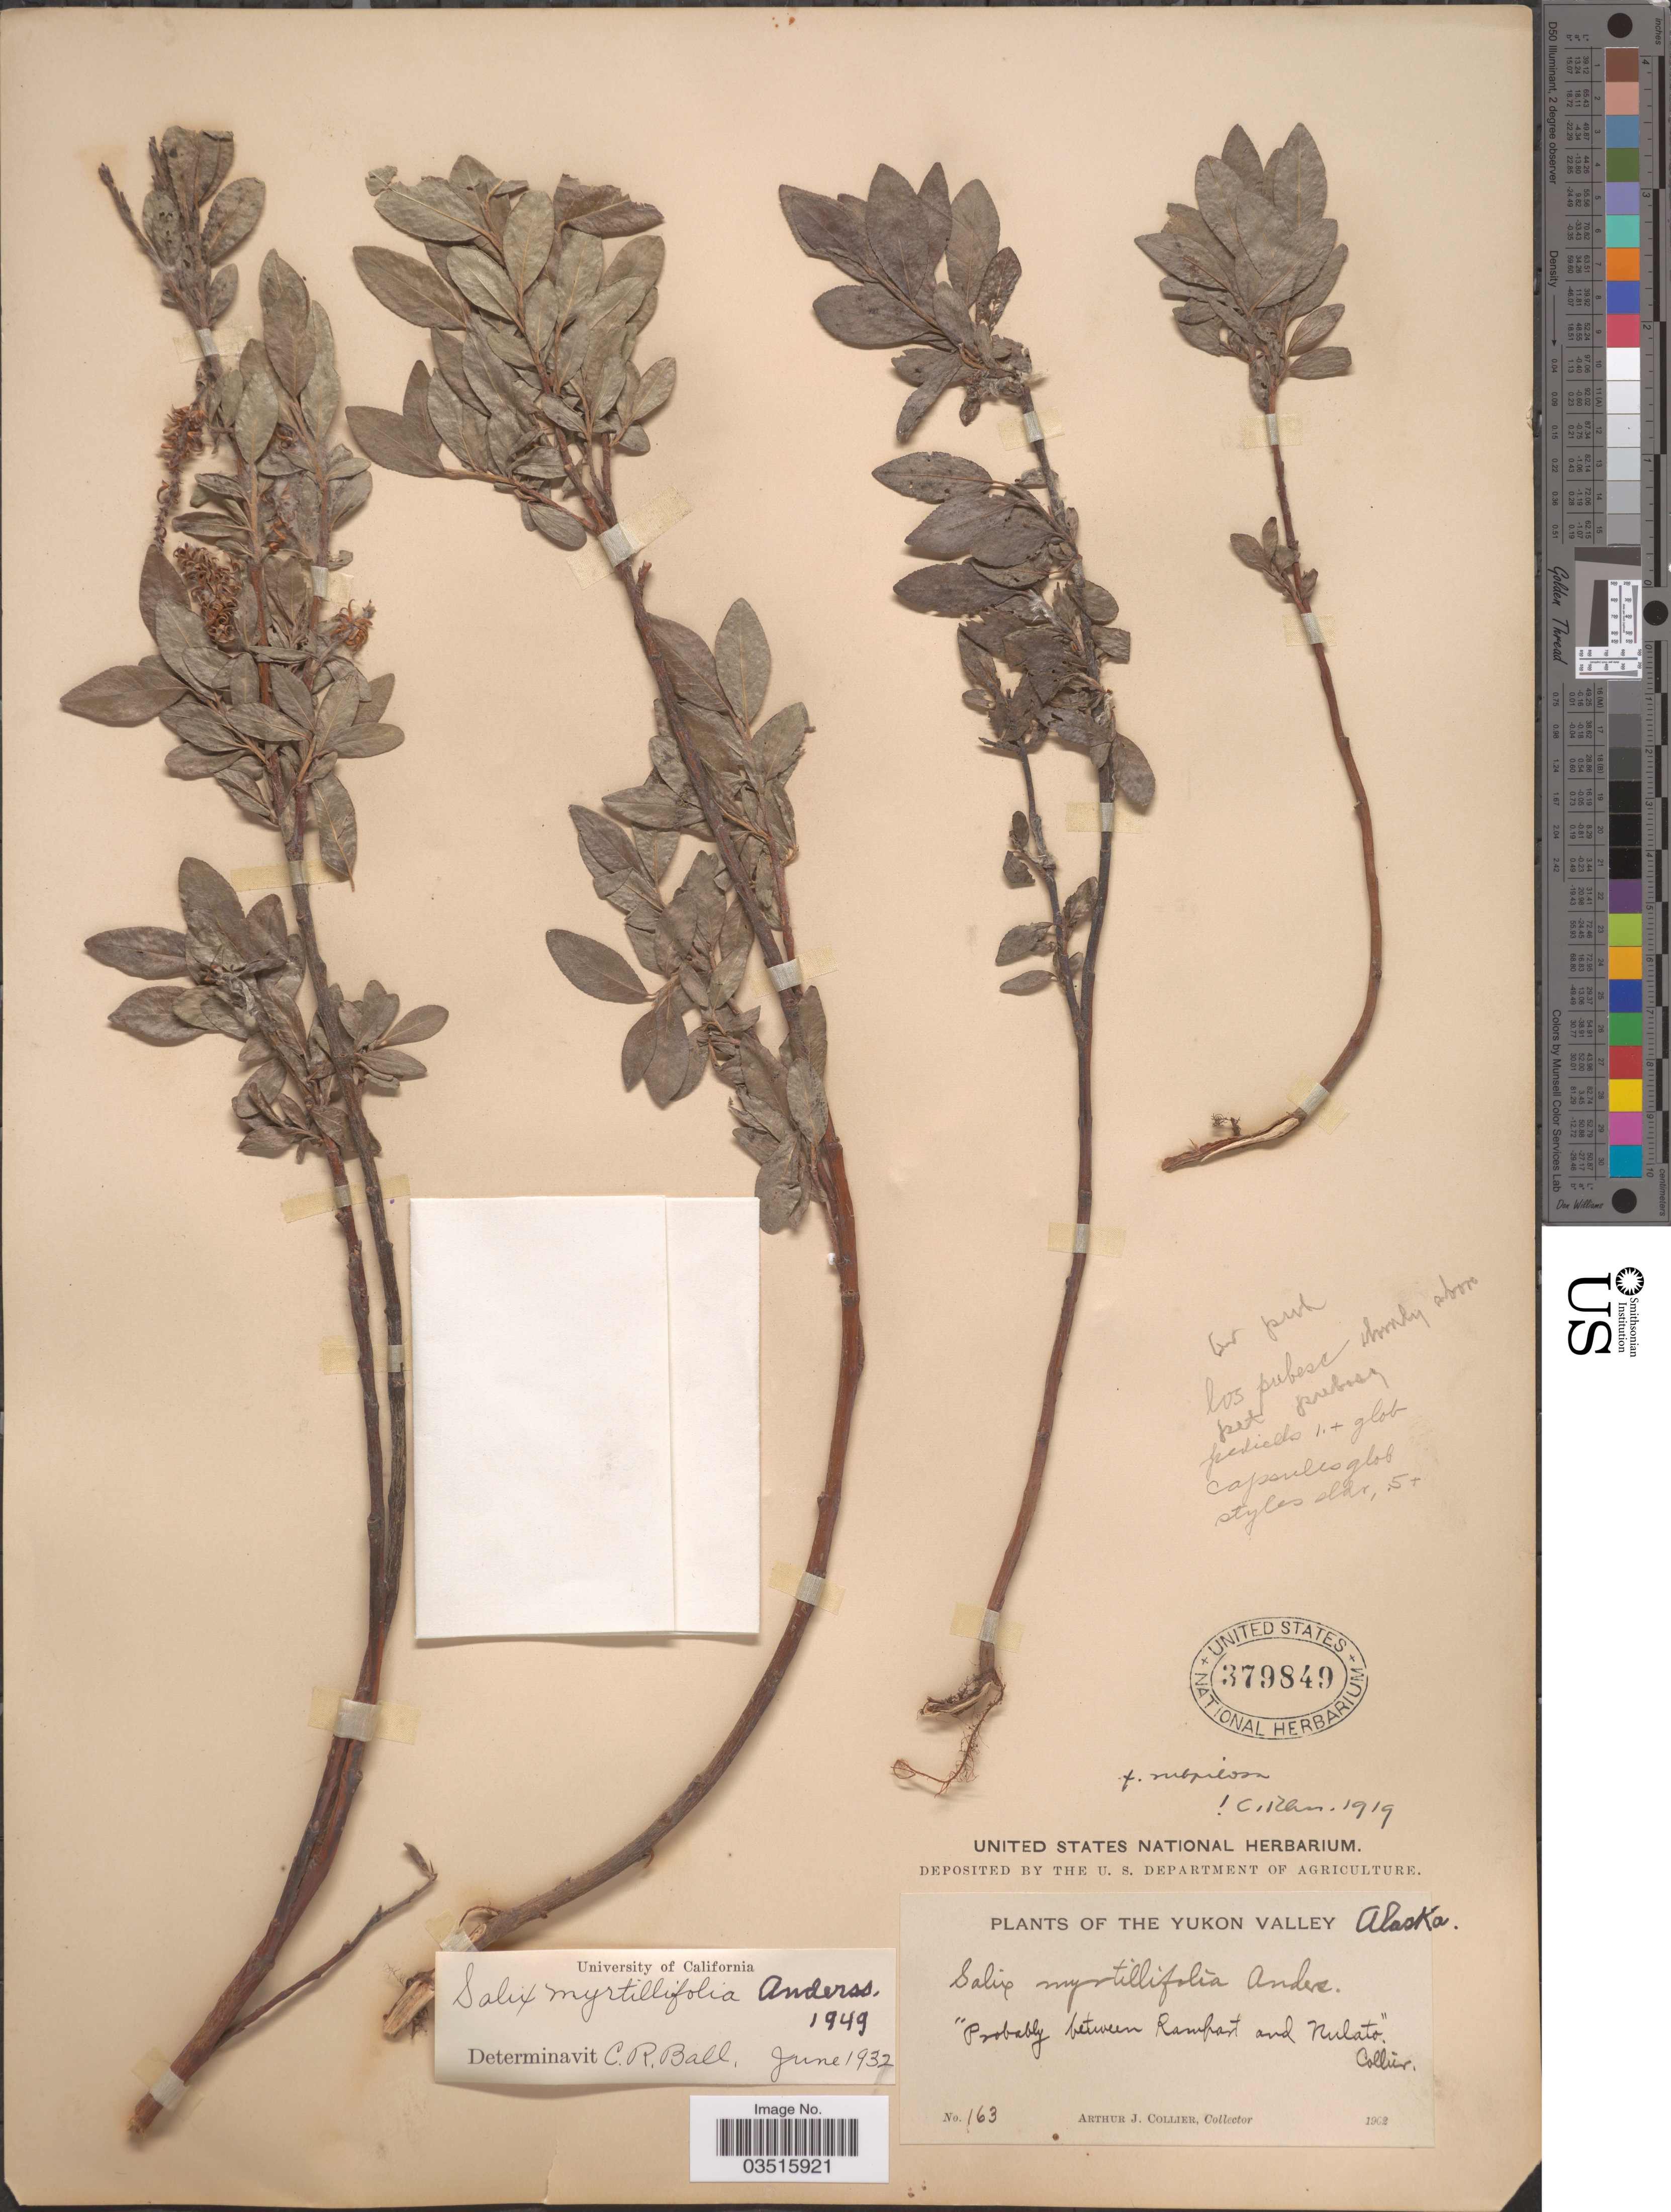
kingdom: Plantae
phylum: Tracheophyta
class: Magnoliopsida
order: Malpighiales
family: Salicaceae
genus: Salix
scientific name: Salix myrtillifolia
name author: Andersson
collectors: A. Collier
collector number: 163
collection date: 1902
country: United States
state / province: Alaska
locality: The Yukon Valley. "Probably between Rampart and Nulato".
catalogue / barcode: US 379849